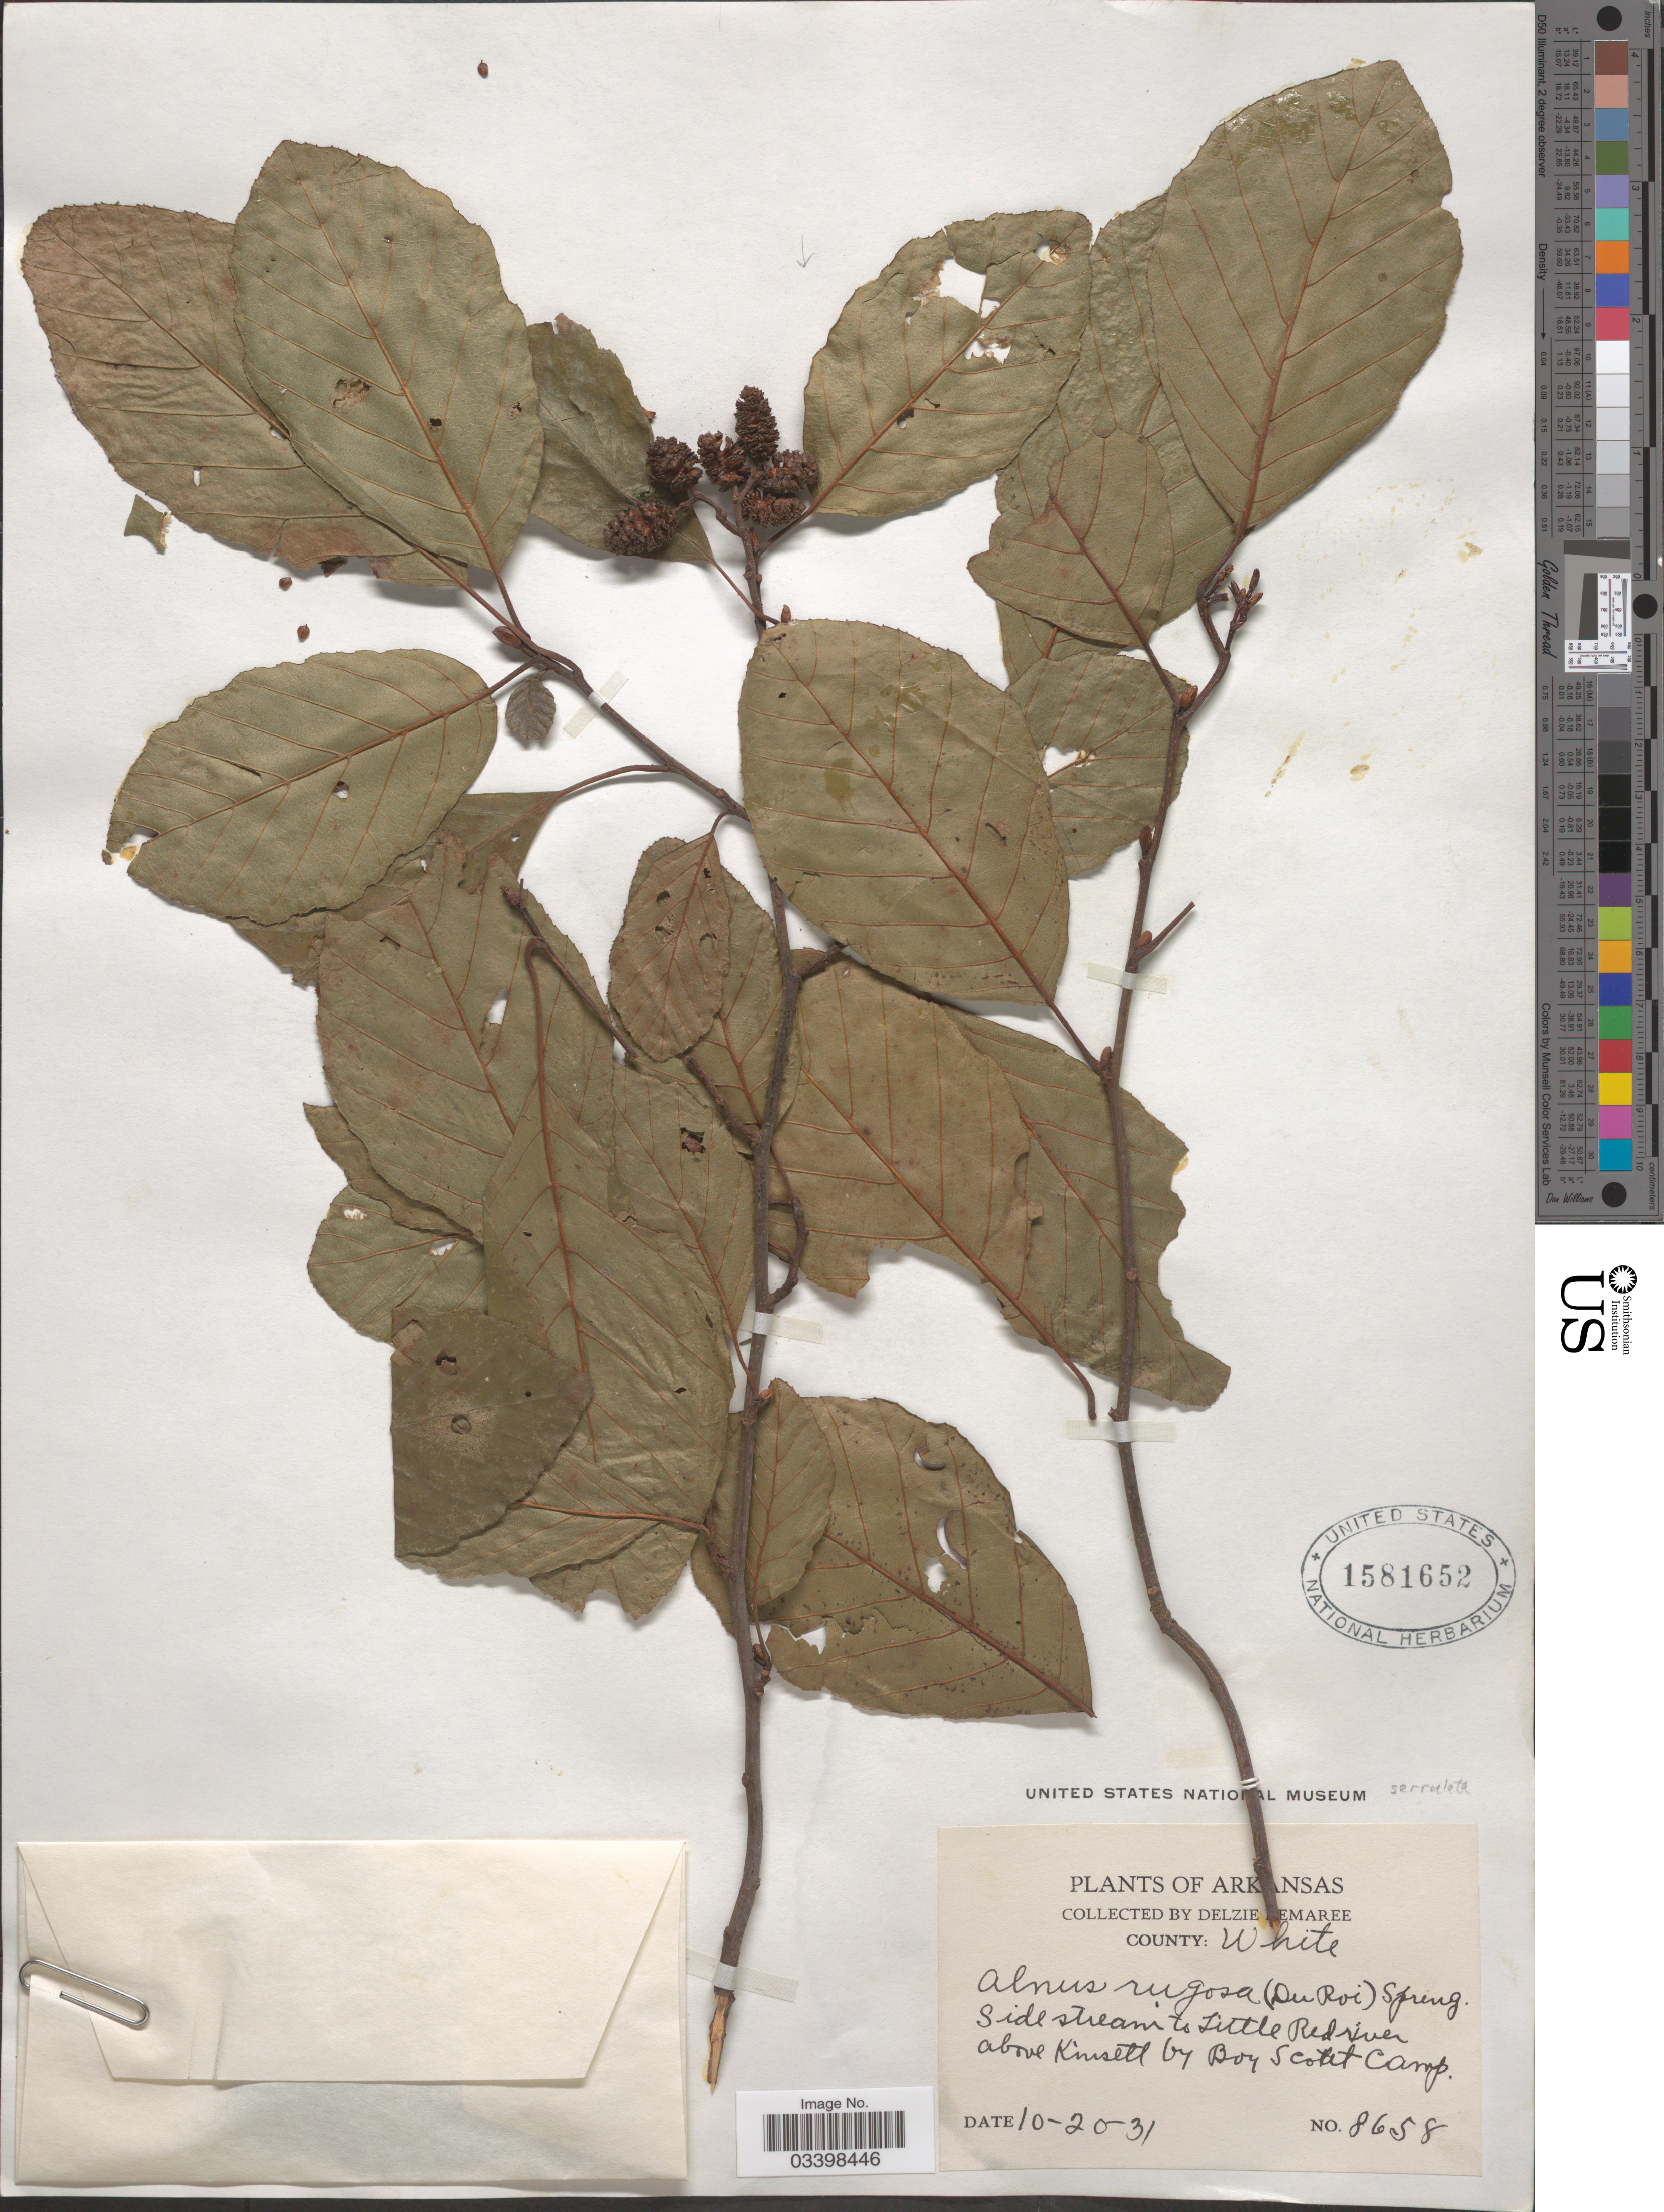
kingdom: Plantae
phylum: Tracheophyta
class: Magnoliopsida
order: Fagales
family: Betulaceae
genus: Alnus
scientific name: Alnus serrulata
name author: (Aiton) Willd.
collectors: D. Demaree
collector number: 8658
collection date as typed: Transcribed d/m/y: 20/10/31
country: United States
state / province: Arkansas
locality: Arkansas. County: White. Side stream to Little Red river above Kinsett by Boy Scout Camp.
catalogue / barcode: US 1581652